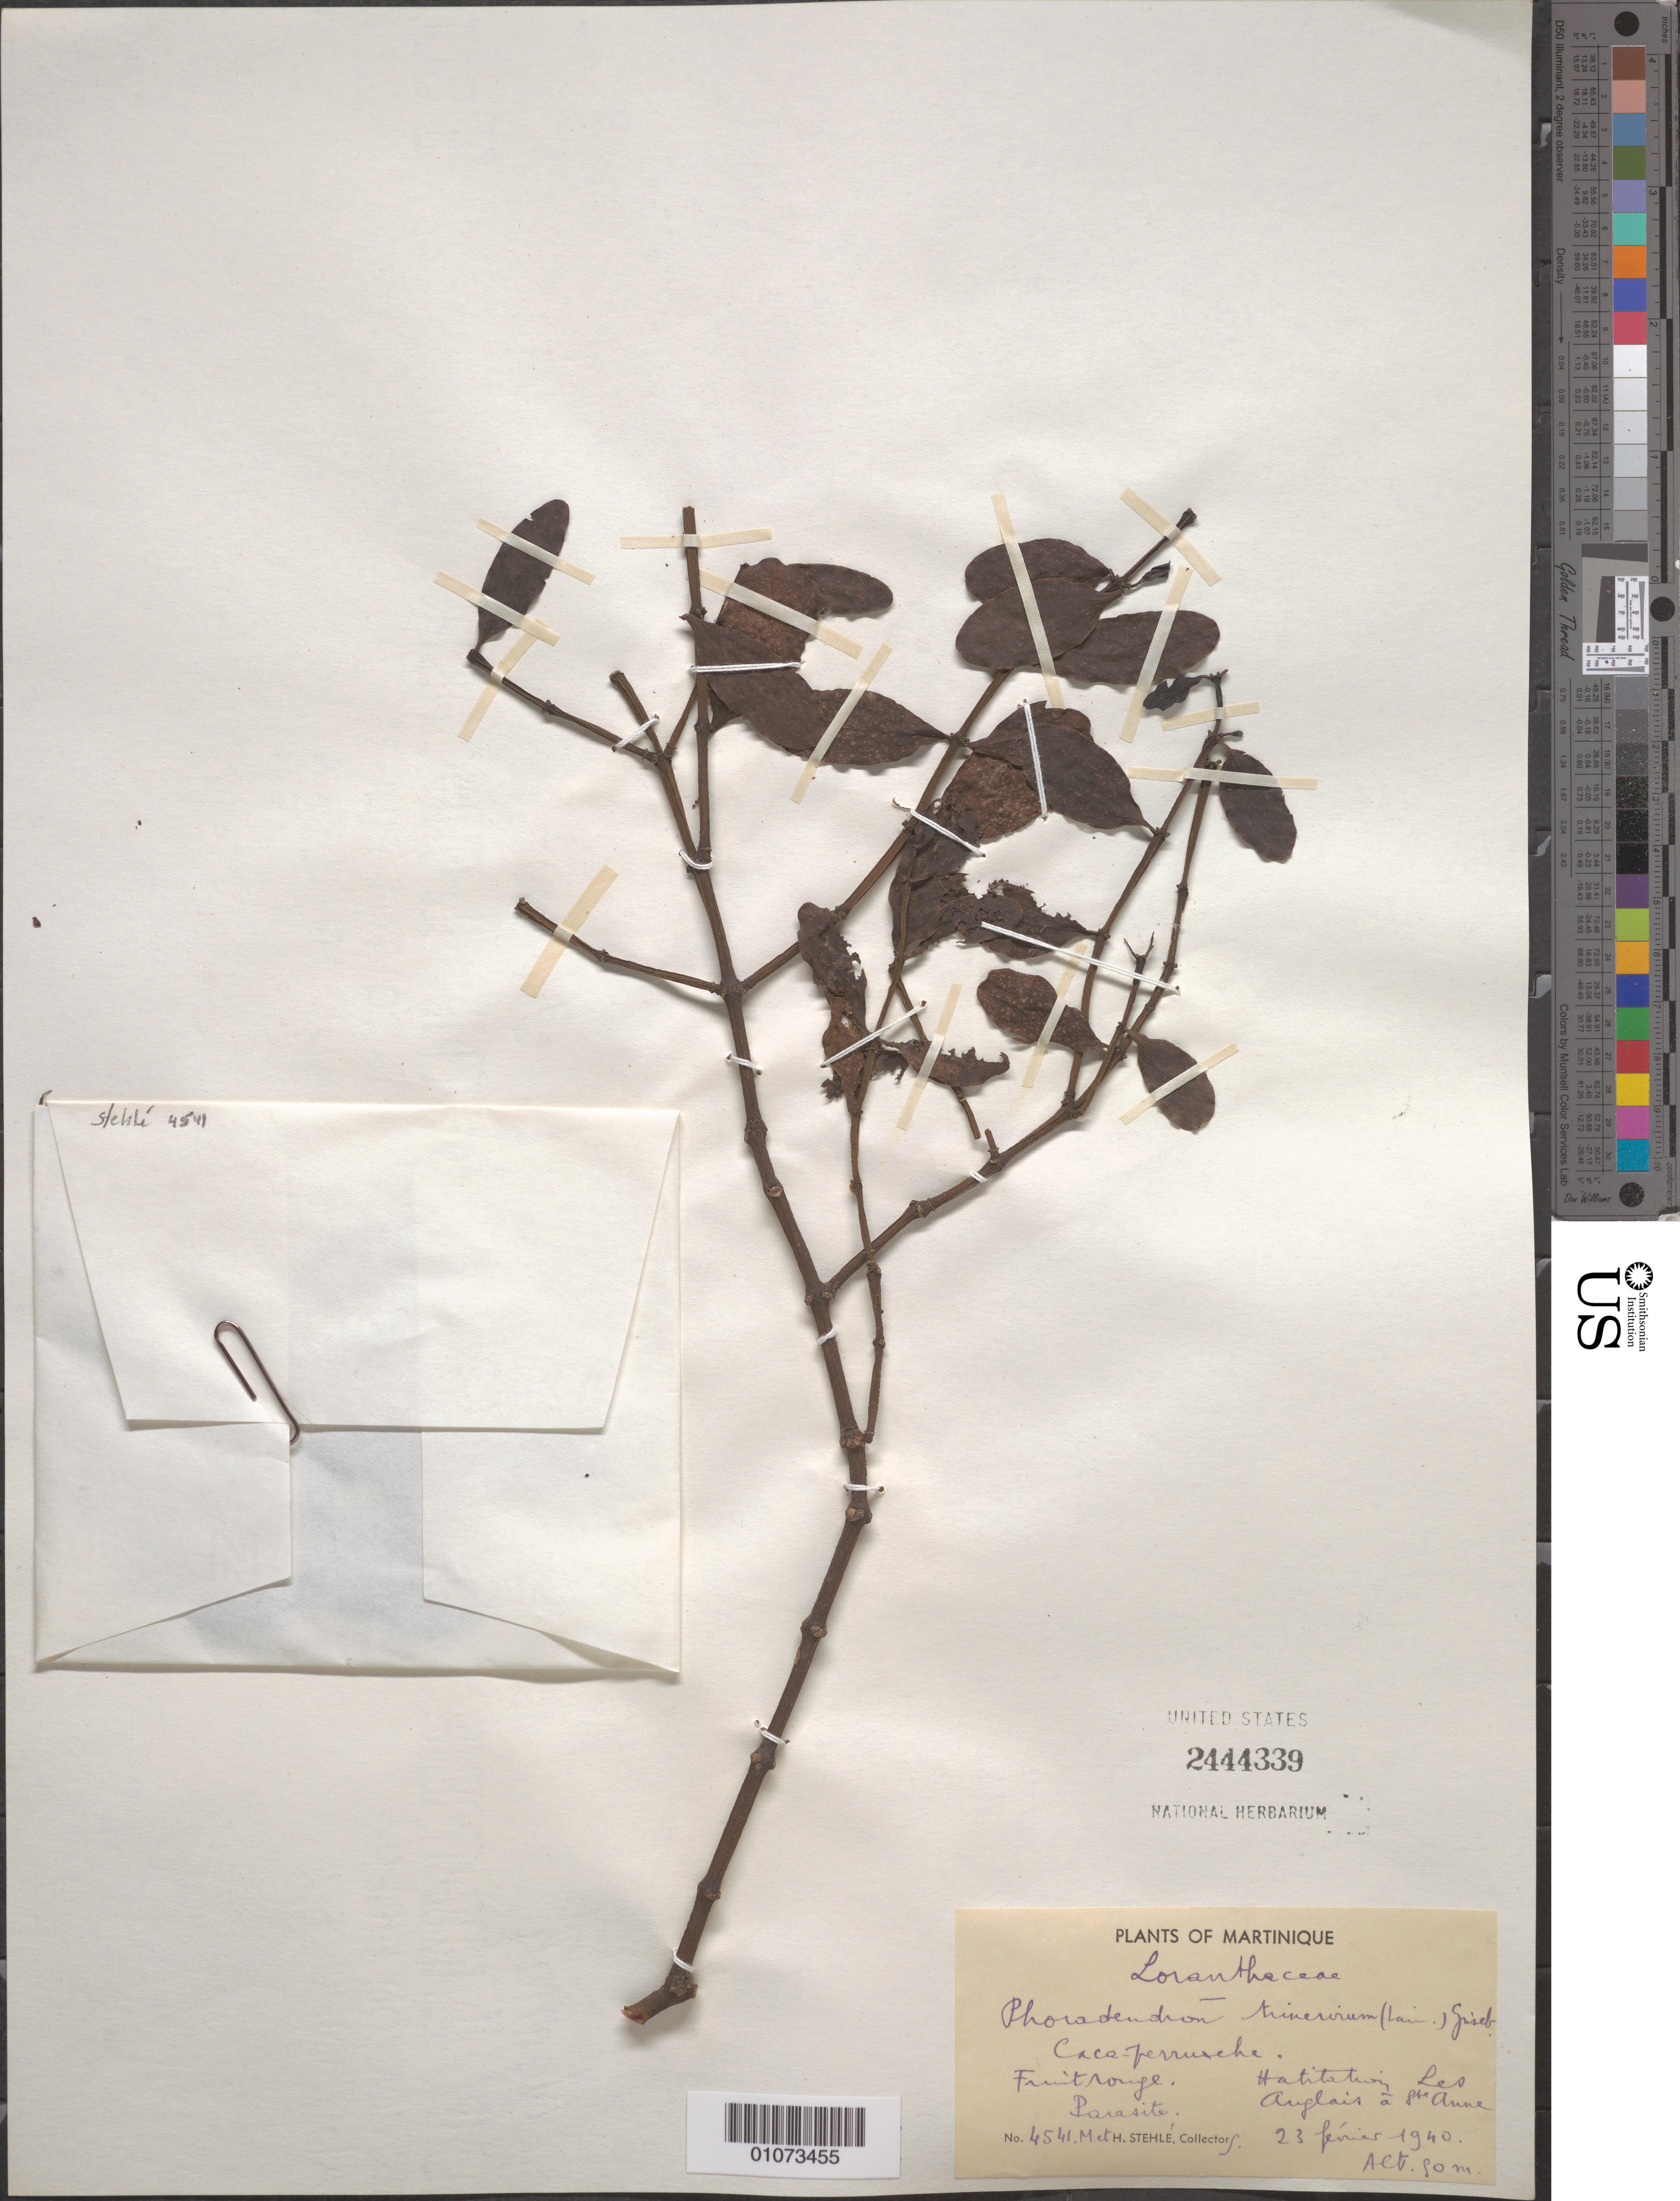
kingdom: Plantae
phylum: Tracheophyta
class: Magnoliopsida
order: Santalales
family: Viscaceae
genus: Phoradendron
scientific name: Phoradendron trinervium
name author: (Lam.) Griseb.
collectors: H. Stehlé & M. Stehlé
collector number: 4541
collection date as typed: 23 Feb 1940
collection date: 1940-02-23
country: Martinique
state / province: Le Marin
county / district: Sainte-Anne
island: Martinique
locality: Les Anglais a Ste. Anne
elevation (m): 50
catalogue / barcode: US 2444339